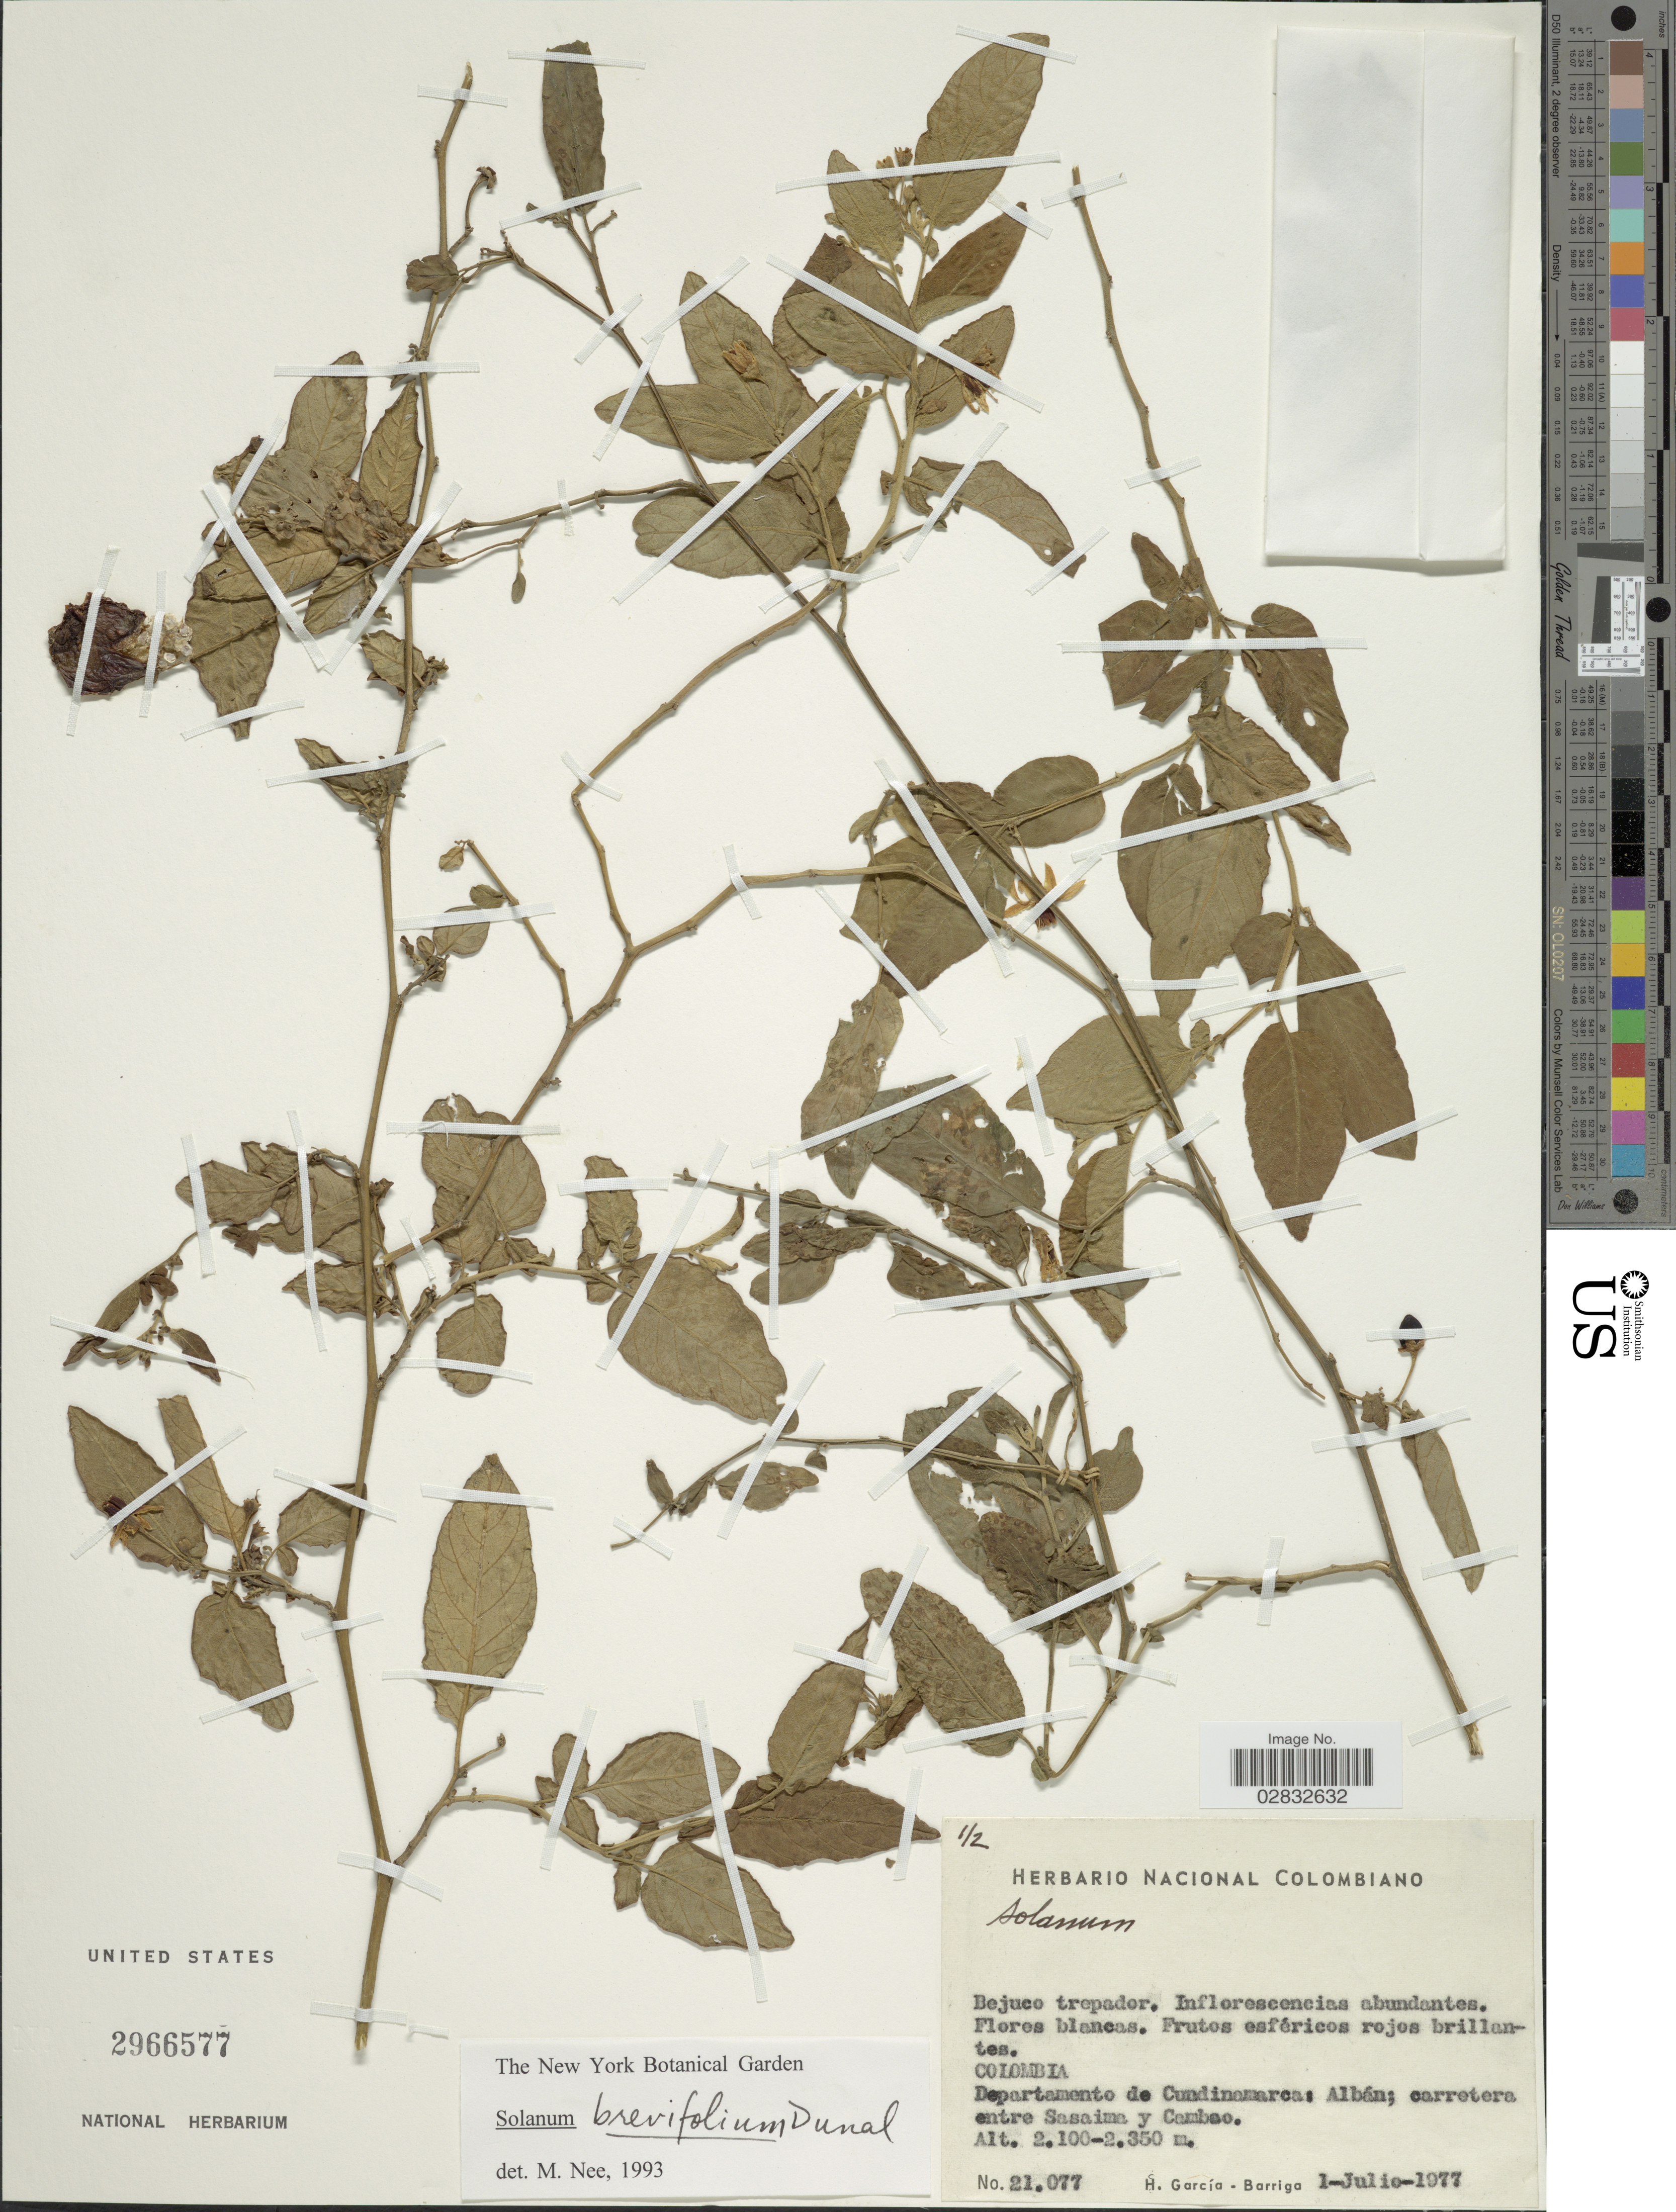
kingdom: Plantae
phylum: Tracheophyta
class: Magnoliopsida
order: Solanales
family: Solanaceae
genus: Solanum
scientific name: Solanum brevifolium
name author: Dunal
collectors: H. García Barriga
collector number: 21077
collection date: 1977-07-01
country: Colombia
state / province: Cundinamarca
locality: Departamento de Cundinamarca, Albán, carretera entre Sasaima y Cambao.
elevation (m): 2100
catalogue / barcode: US 2966577